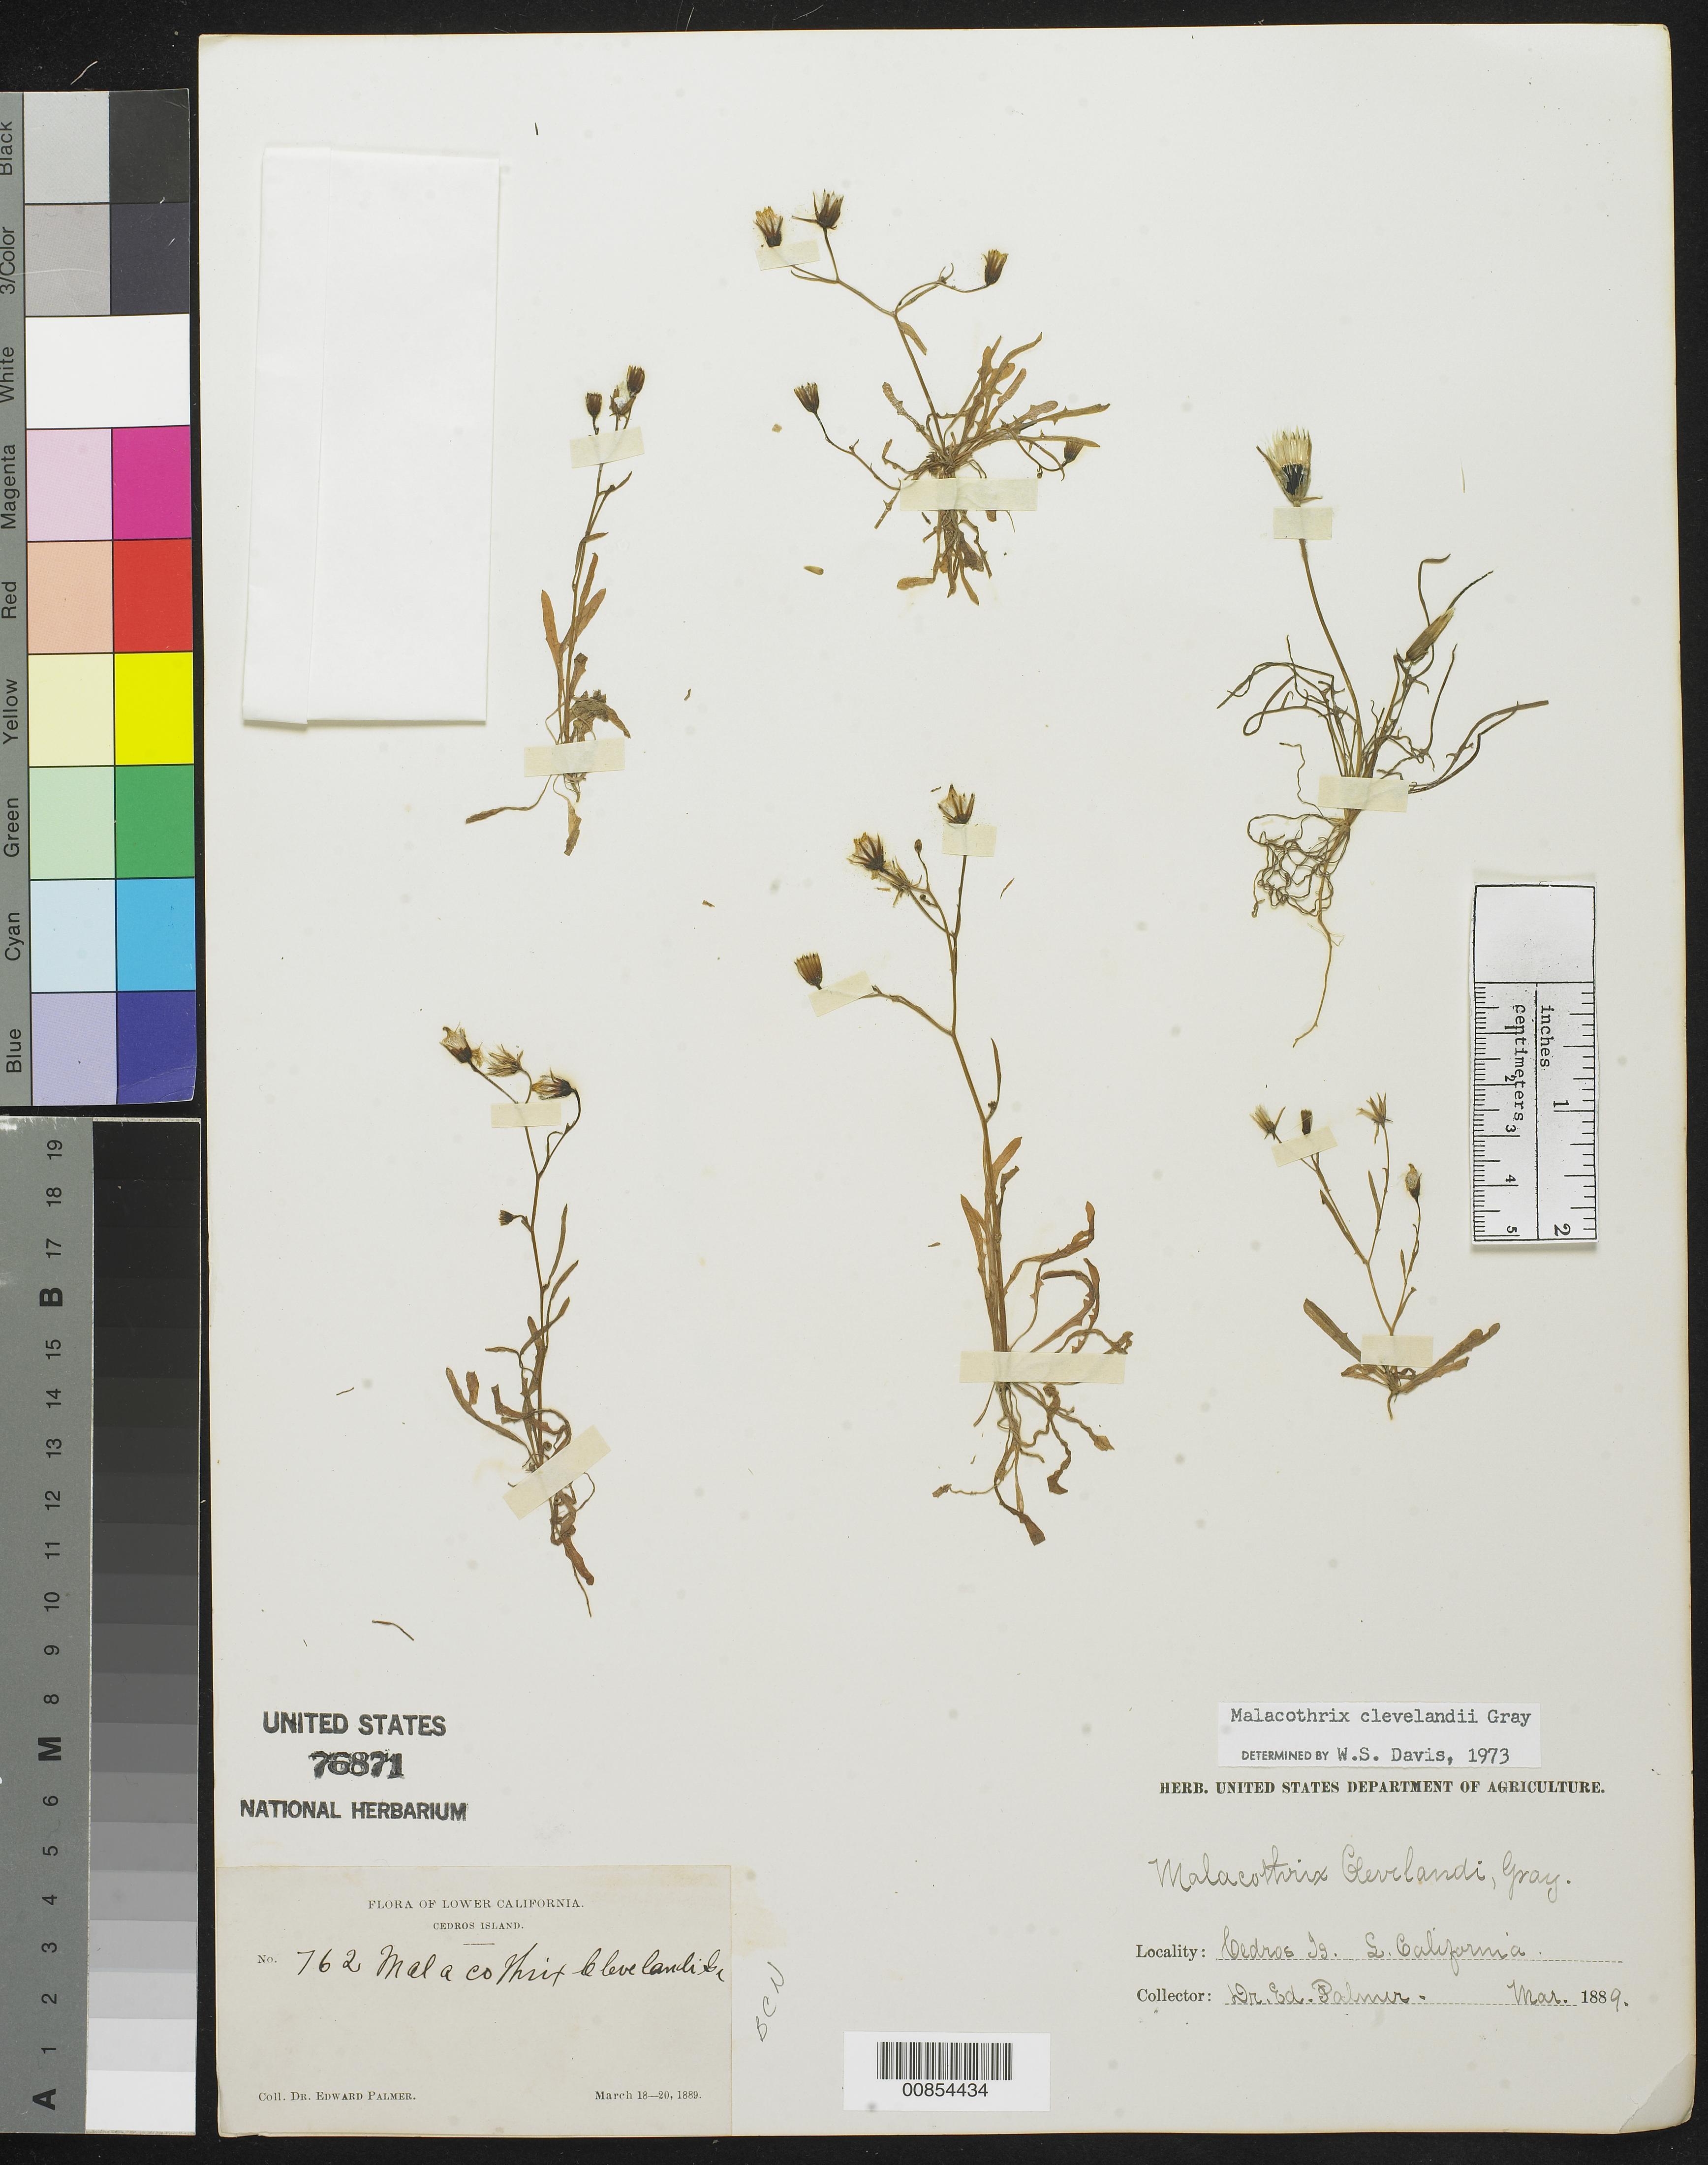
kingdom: Plantae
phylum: Tracheophyta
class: Magnoliopsida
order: Asterales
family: Asteraceae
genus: Malacothrix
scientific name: Malacothrix clevelandii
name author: A. Gray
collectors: E. Palmer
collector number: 762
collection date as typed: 18 Mar 1889 to 20 Mar 1889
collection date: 1889-03-18/1889-03-20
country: Mexico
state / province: Baja California Norte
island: Cedros I.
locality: Cedros Island, Baja California.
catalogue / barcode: US 76871